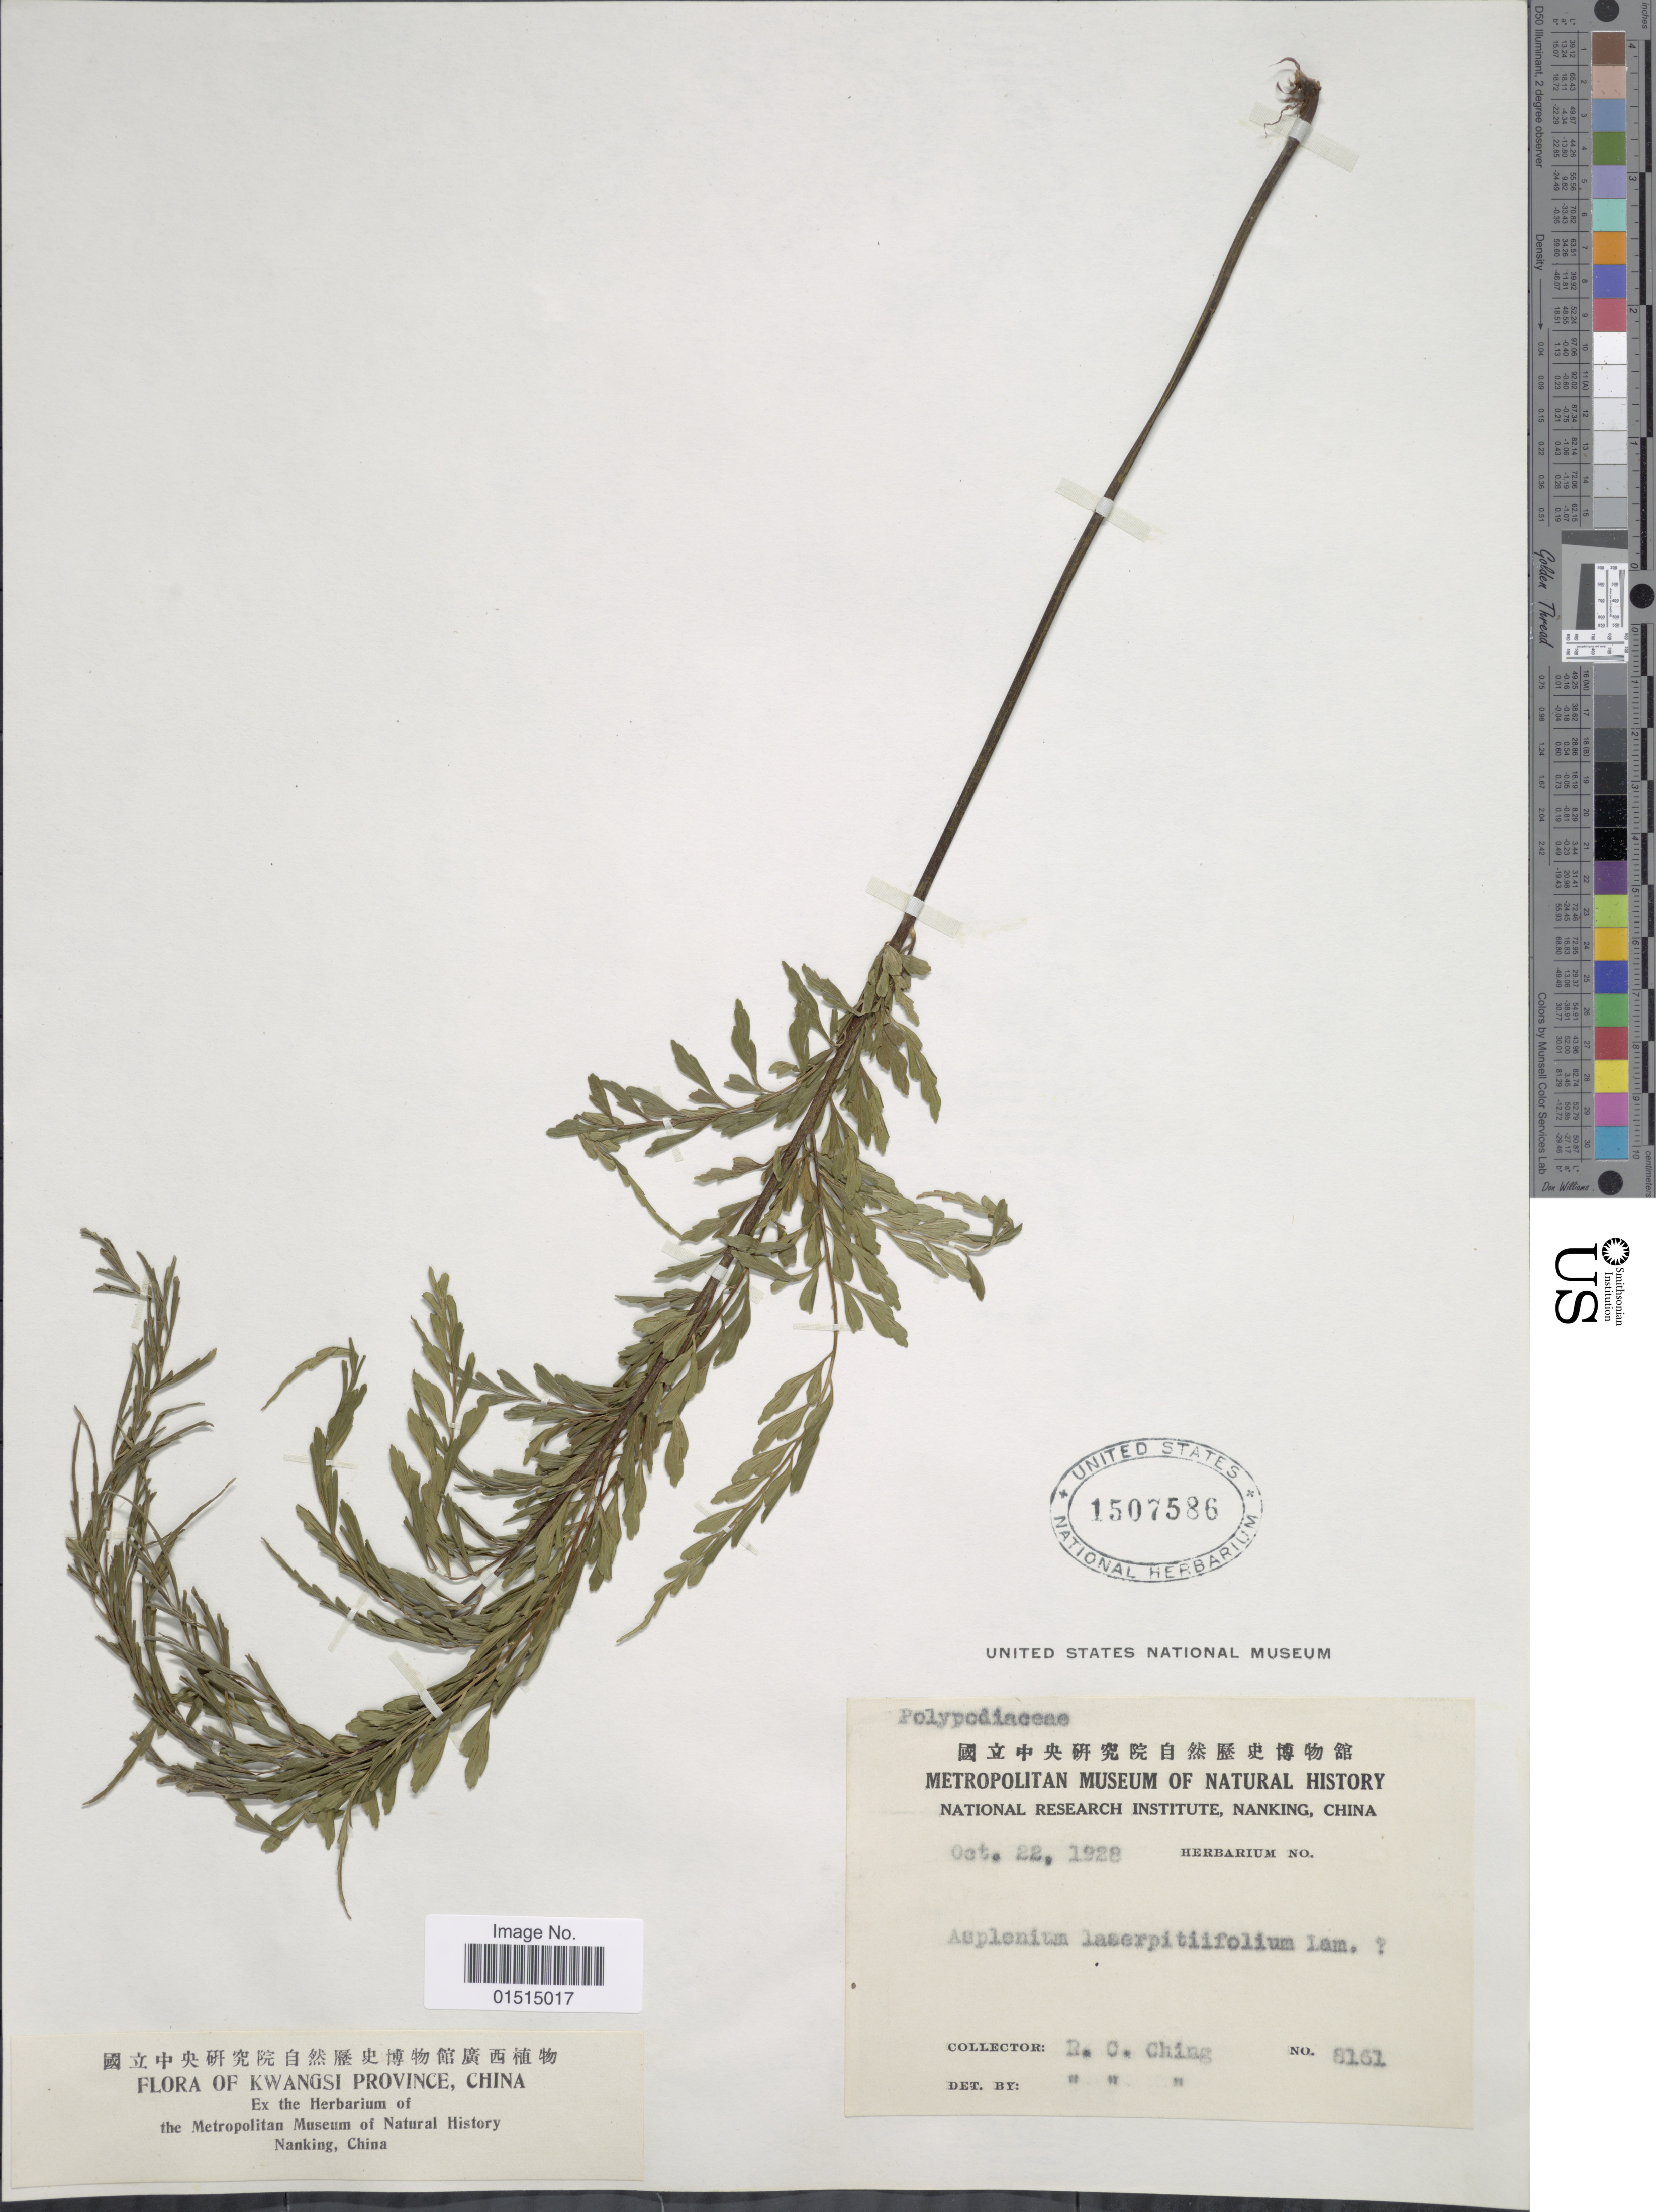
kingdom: Plantae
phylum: Tracheophyta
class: Polypodiopsida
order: Polypodiales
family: Aspleniaceae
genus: Asplenium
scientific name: Asplenium laserpitiifolium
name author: Lam.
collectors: R. C. Ching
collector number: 8161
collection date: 1928-10-22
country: China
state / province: Guangxi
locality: Kwangsi Province,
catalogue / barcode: US 1507586